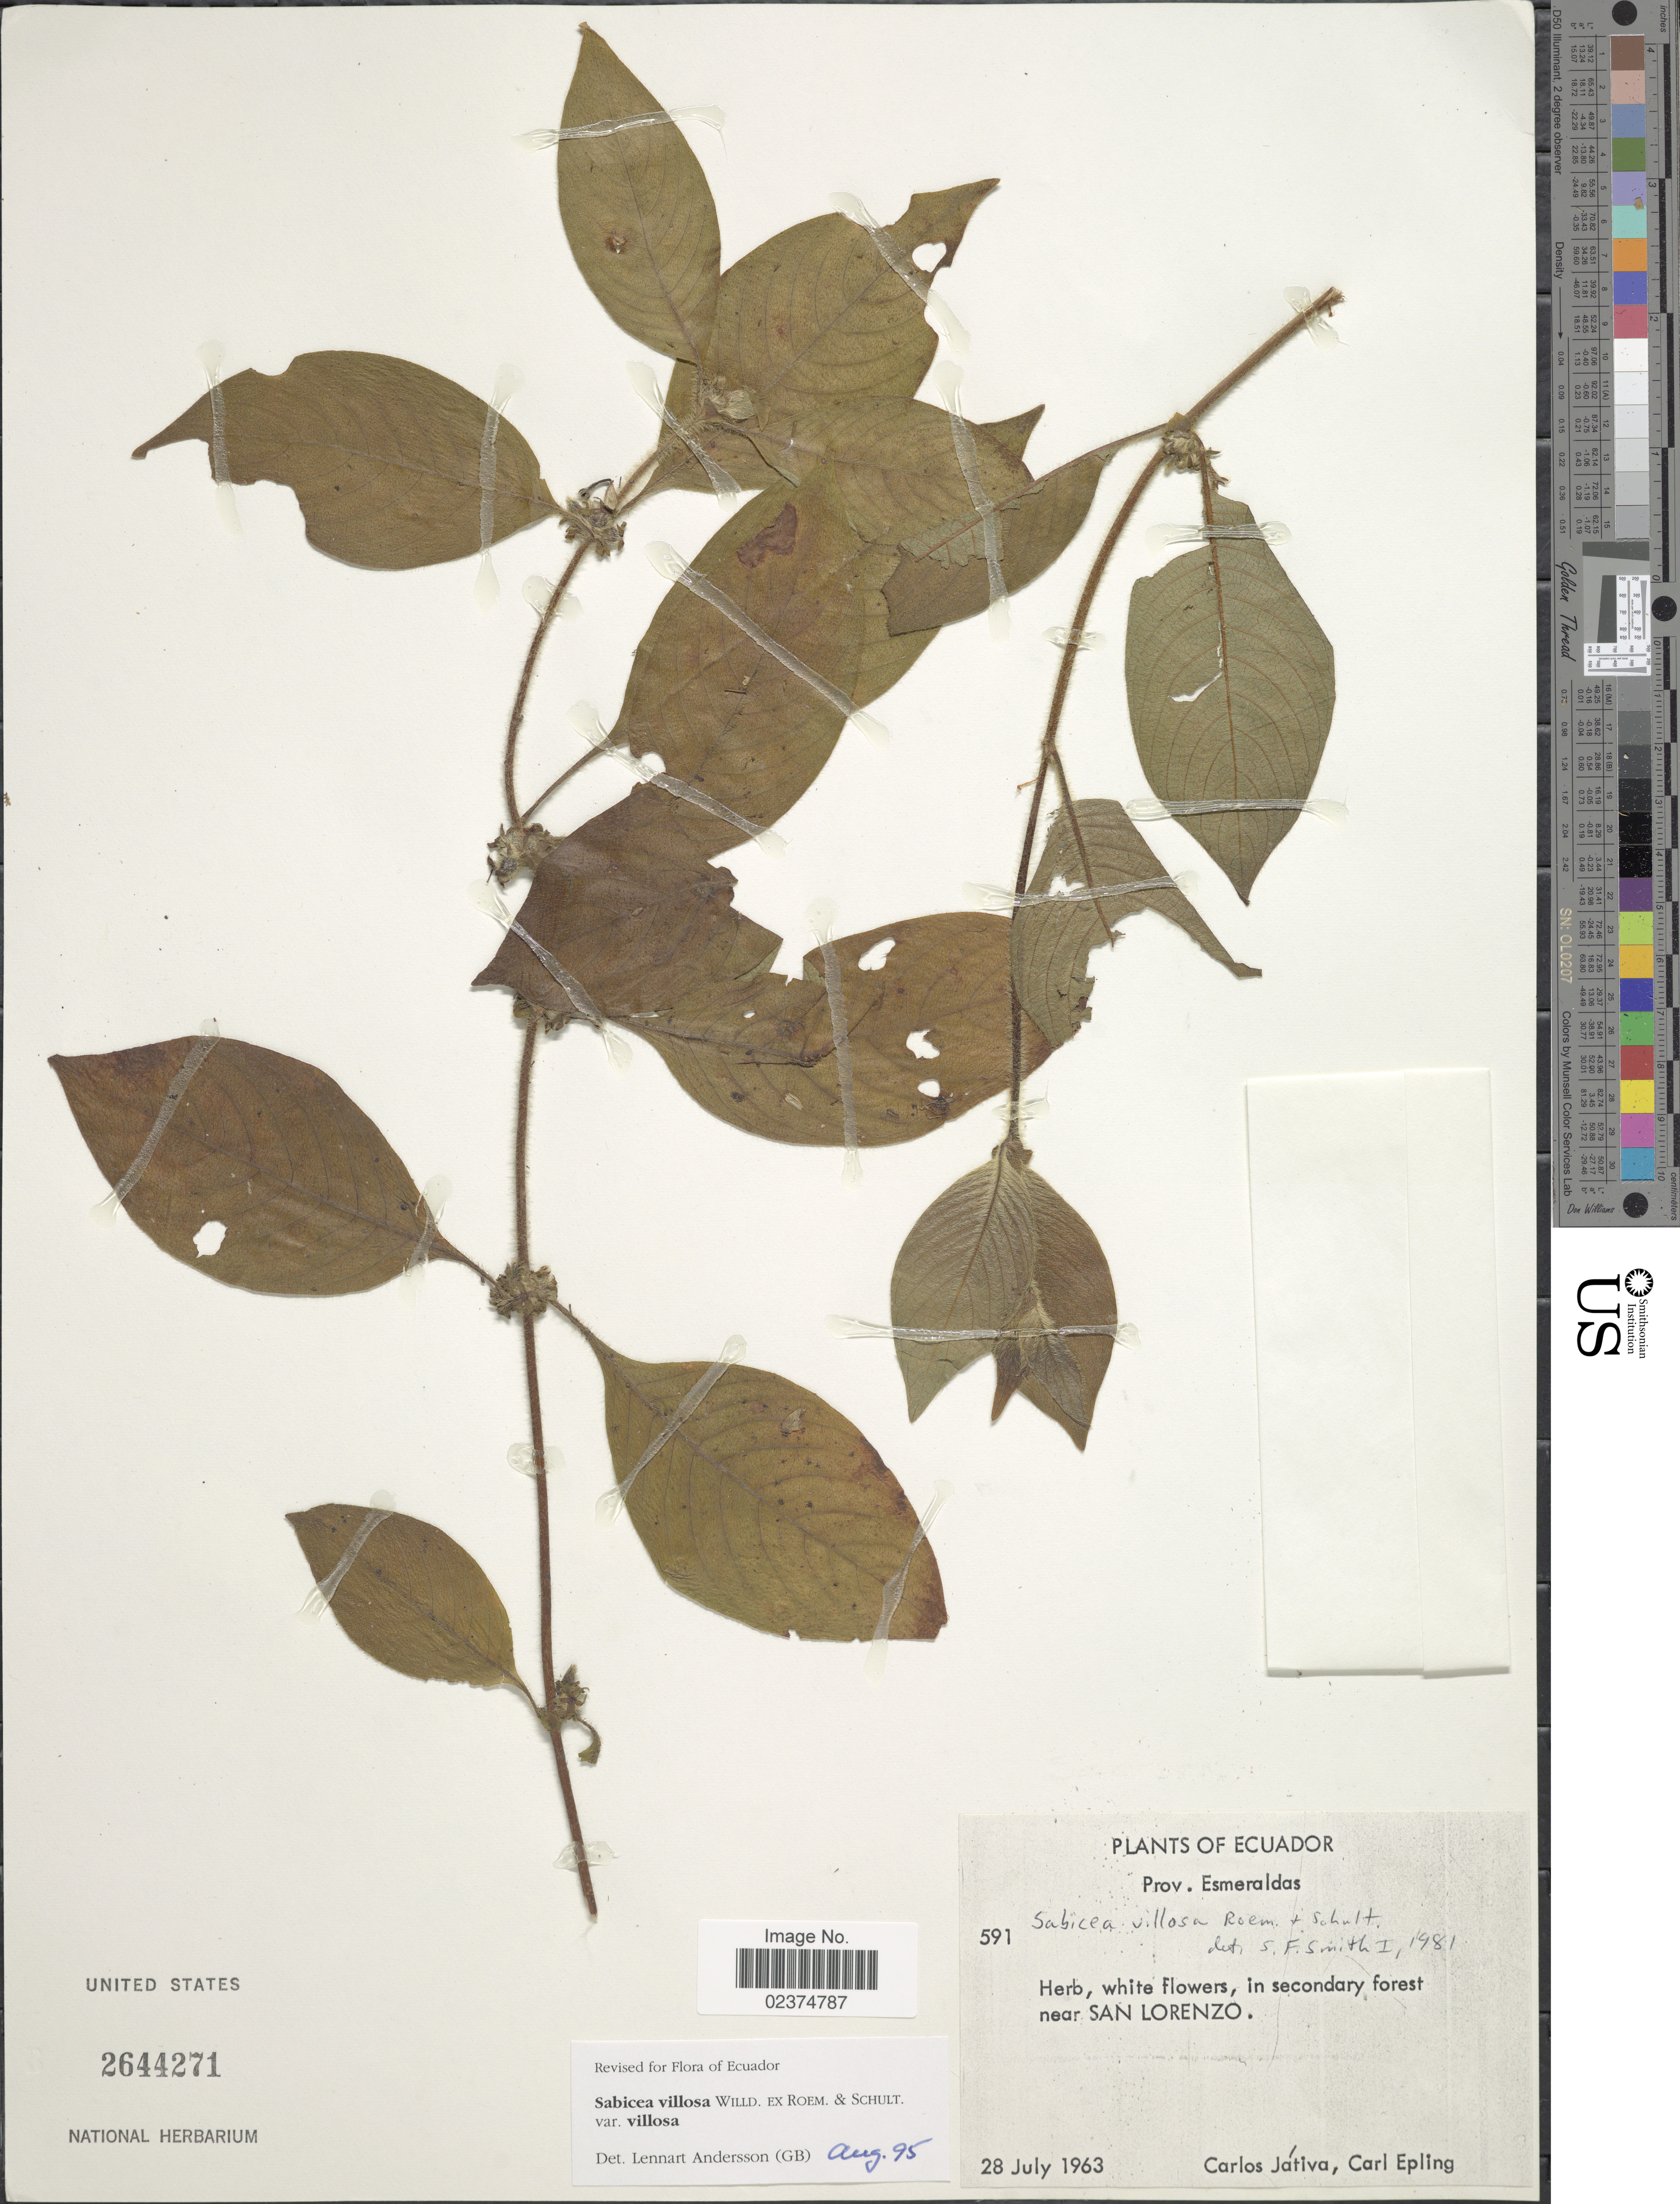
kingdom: Plantae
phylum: Tracheophyta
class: Magnoliopsida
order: Gentianales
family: Rubiaceae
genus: Sabicea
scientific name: Sabicea villosa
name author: Willd. ex Roem. & Schult.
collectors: C. D. Játiva & C. C. Epling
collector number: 591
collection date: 1963-07-28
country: Ecuador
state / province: Esmeraldas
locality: Prov. Esmeraldas, near San Lorenzo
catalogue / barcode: US 2644271